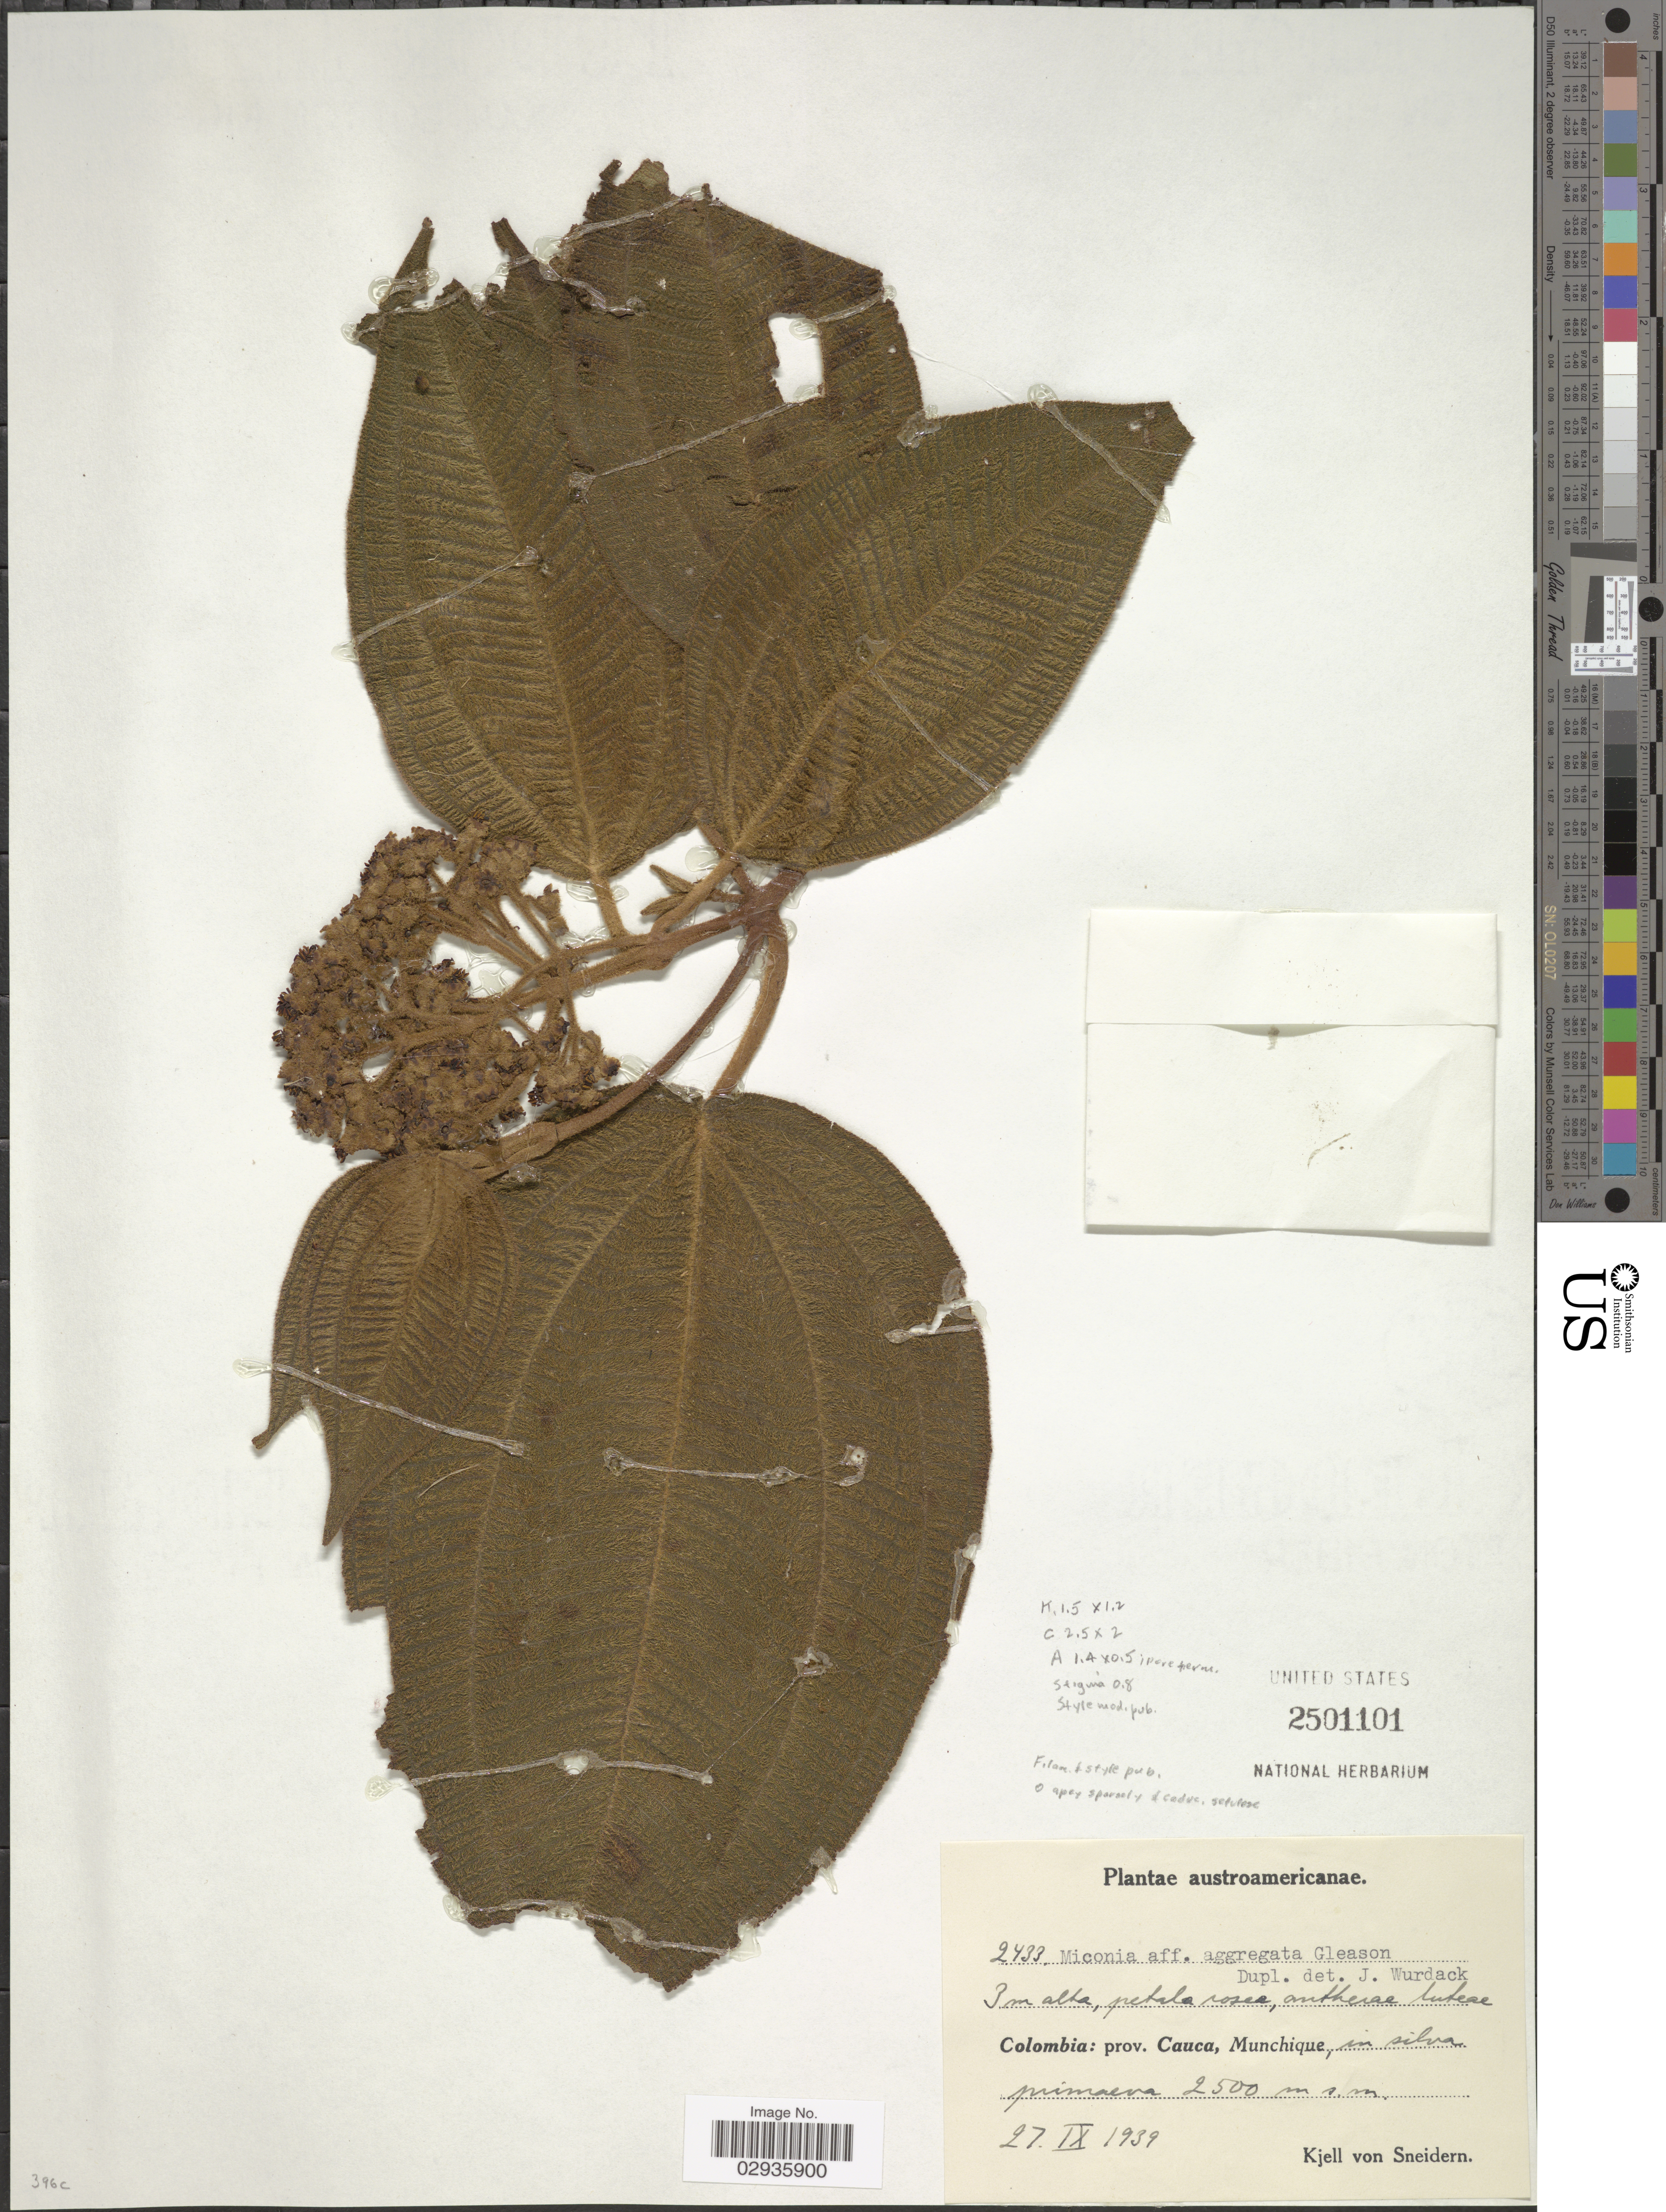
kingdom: Plantae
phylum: Tracheophyta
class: Magnoliopsida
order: Myrtales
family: Melastomataceae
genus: Miconia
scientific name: Miconia aggregata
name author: Gleason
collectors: K. von Sneidern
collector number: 2433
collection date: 1939-09-27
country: Colombia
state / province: Cauca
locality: Munchique, in silva primavera.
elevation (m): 2500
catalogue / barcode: US 2501101